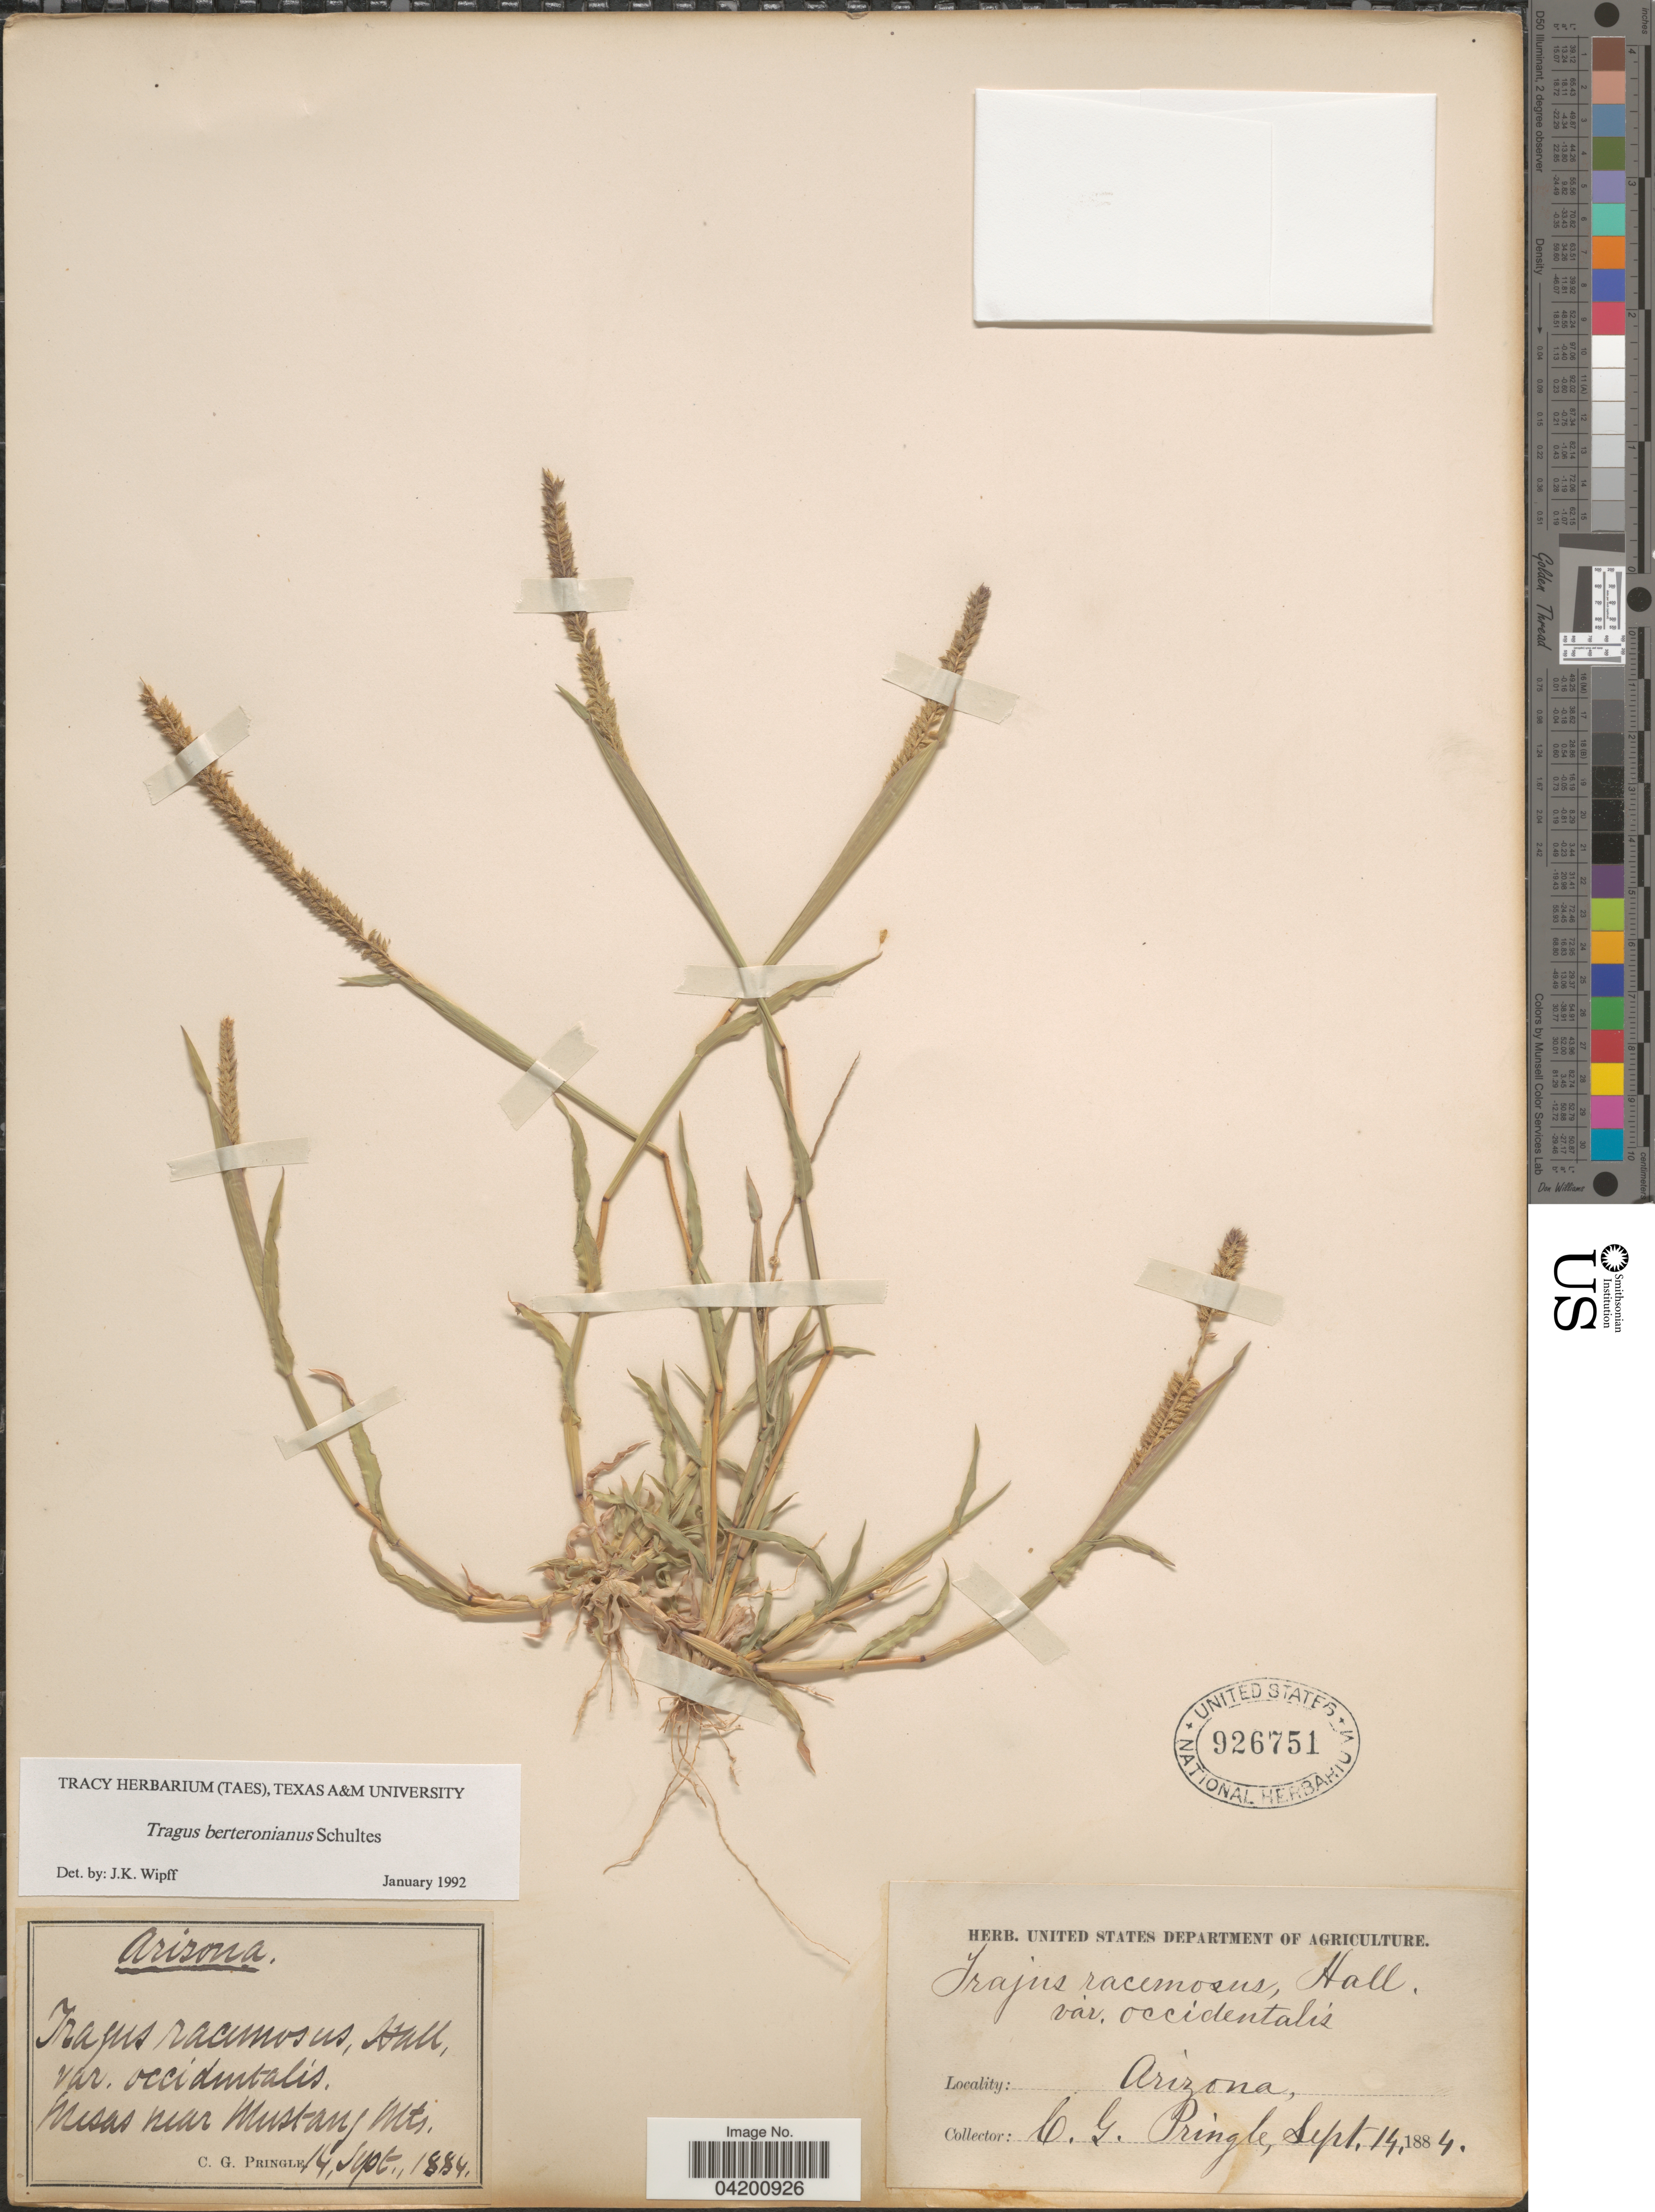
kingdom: Plantae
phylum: Tracheophyta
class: Liliopsida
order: Poales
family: Poaceae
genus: Tragus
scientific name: Tragus berteronianus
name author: Schult.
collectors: C. G. Pringle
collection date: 1884-09-14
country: United States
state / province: Arizona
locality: Mesas near Mustang Mts.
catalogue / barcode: US 926751